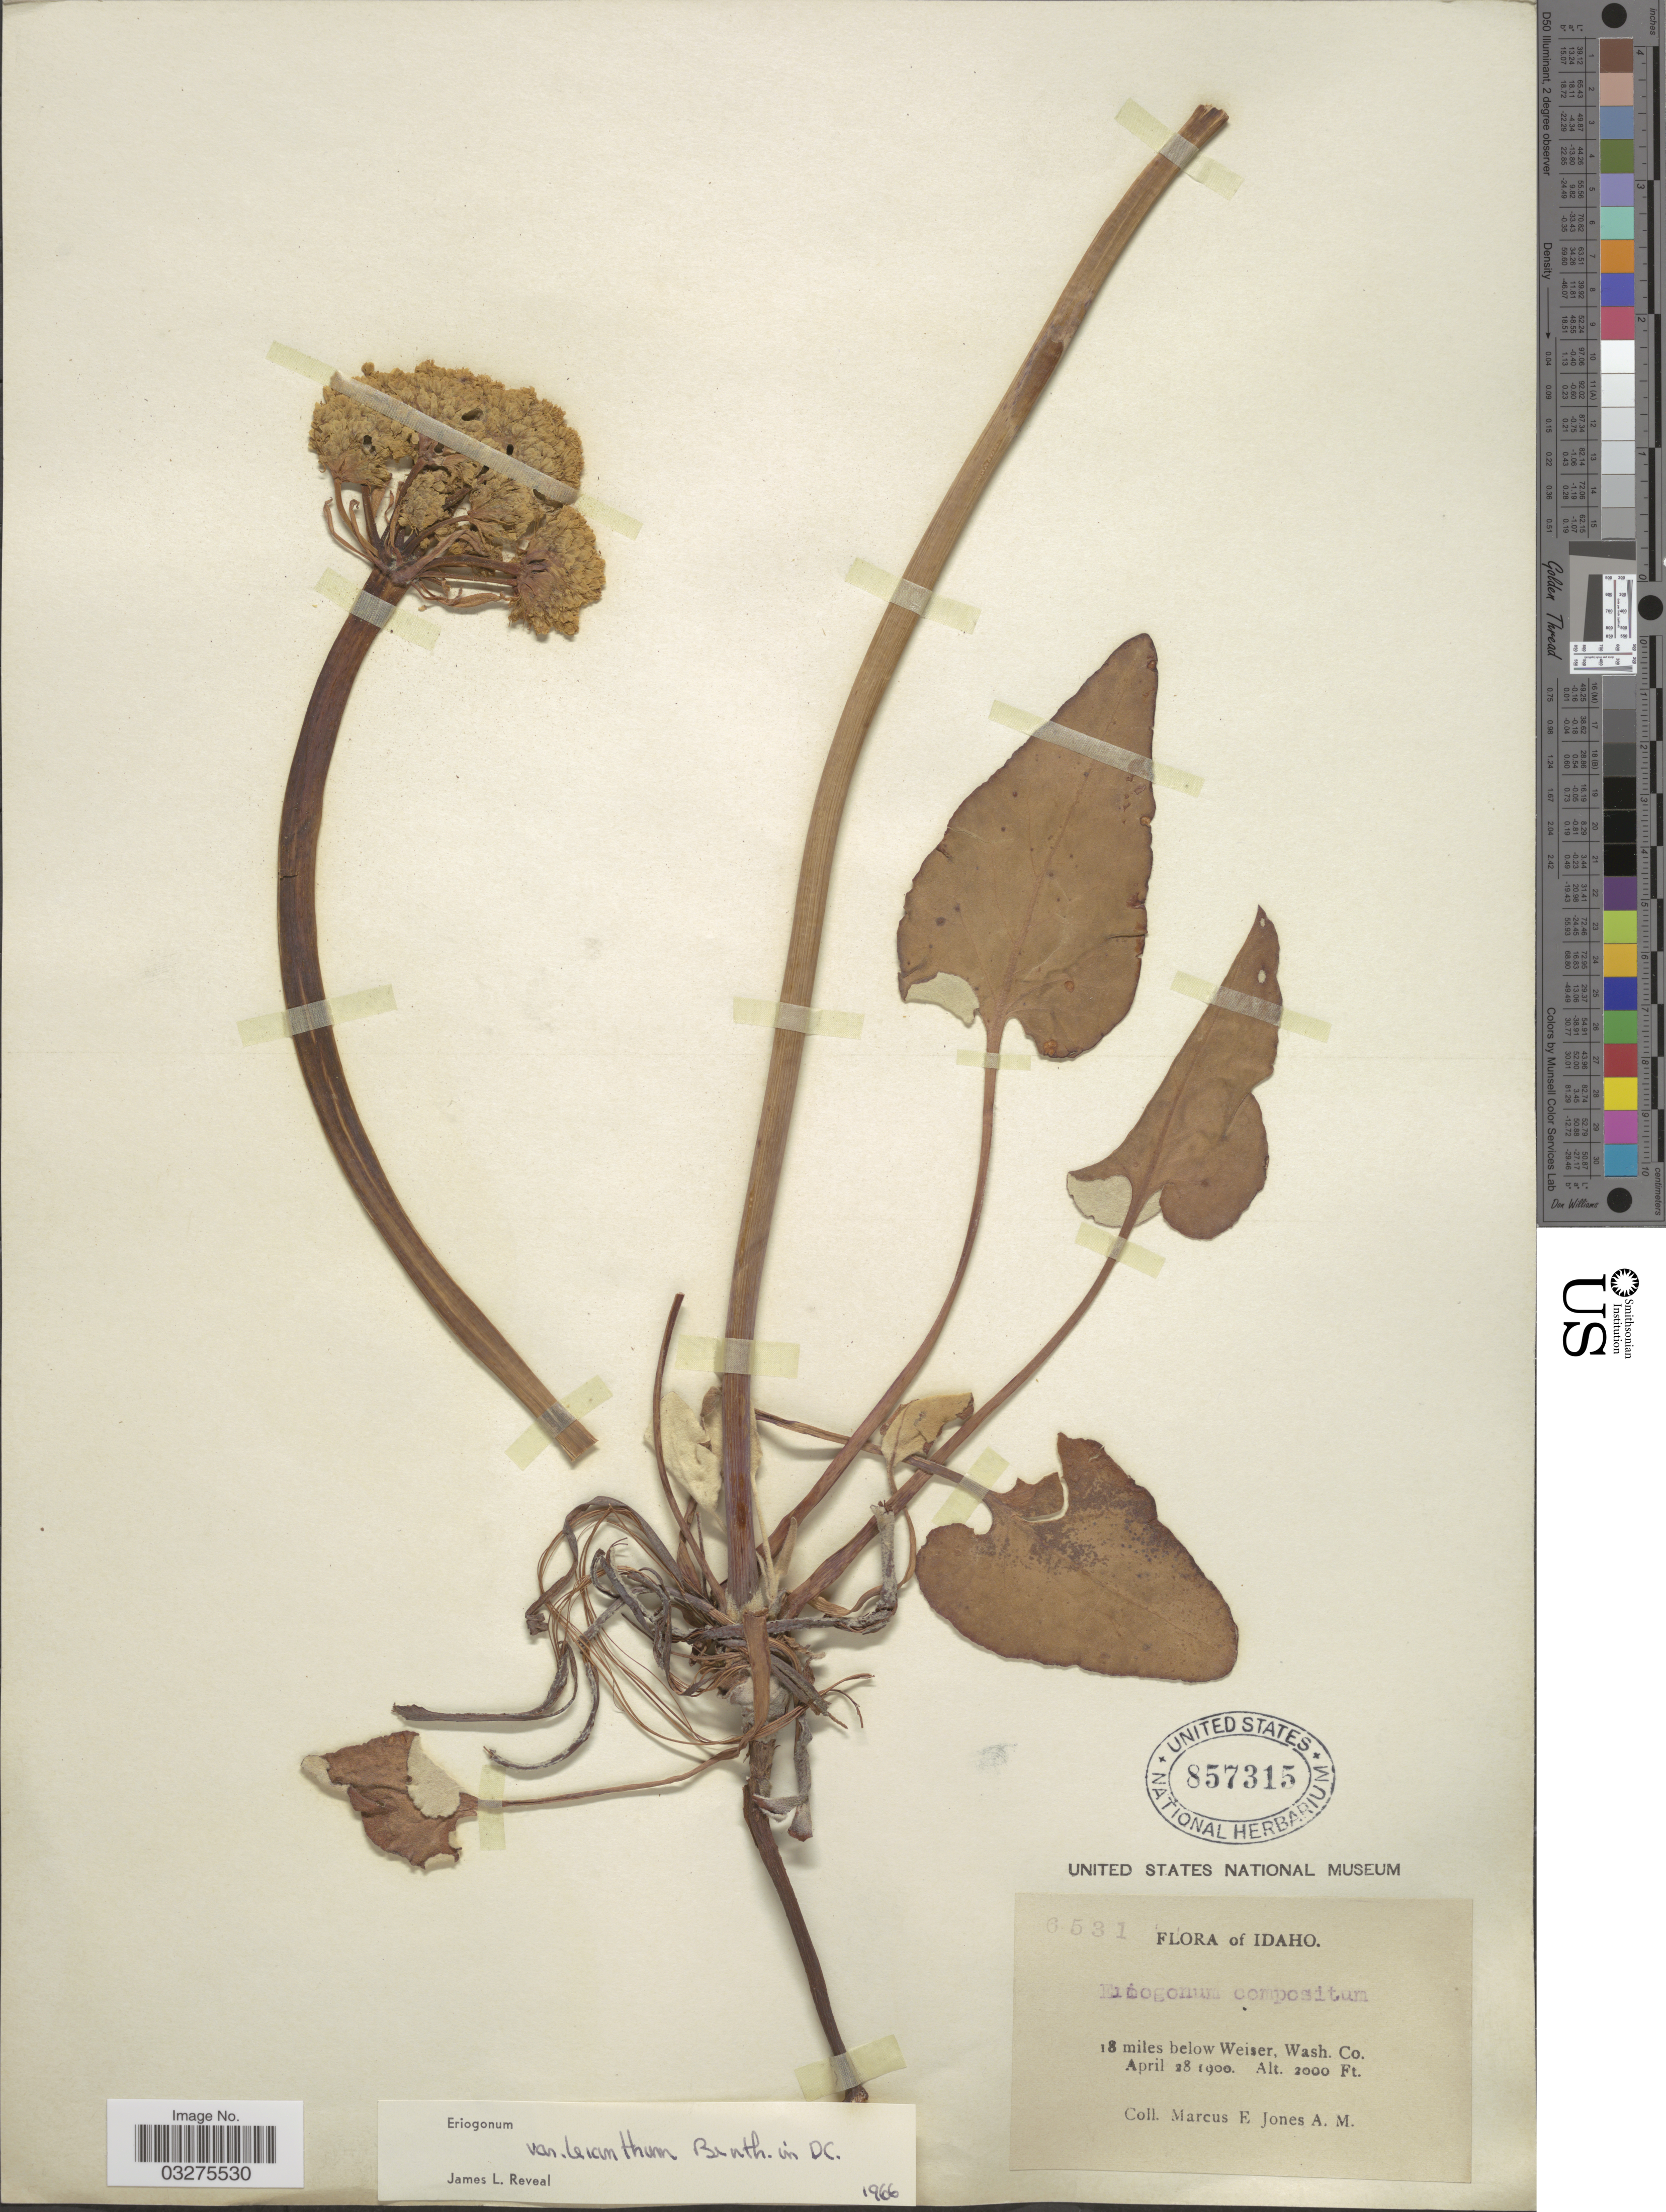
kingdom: Plantae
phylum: Tracheophyta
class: Magnoliopsida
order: Caryophyllales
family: Polygonaceae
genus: Eriogonum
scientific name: Eriogonum compositum var. leianthum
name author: Hook.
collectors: M. E. Jones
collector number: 6531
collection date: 1900-04-28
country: United States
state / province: Idaho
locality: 18 miles below Weiser, Wash. Co.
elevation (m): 610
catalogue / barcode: US 857315